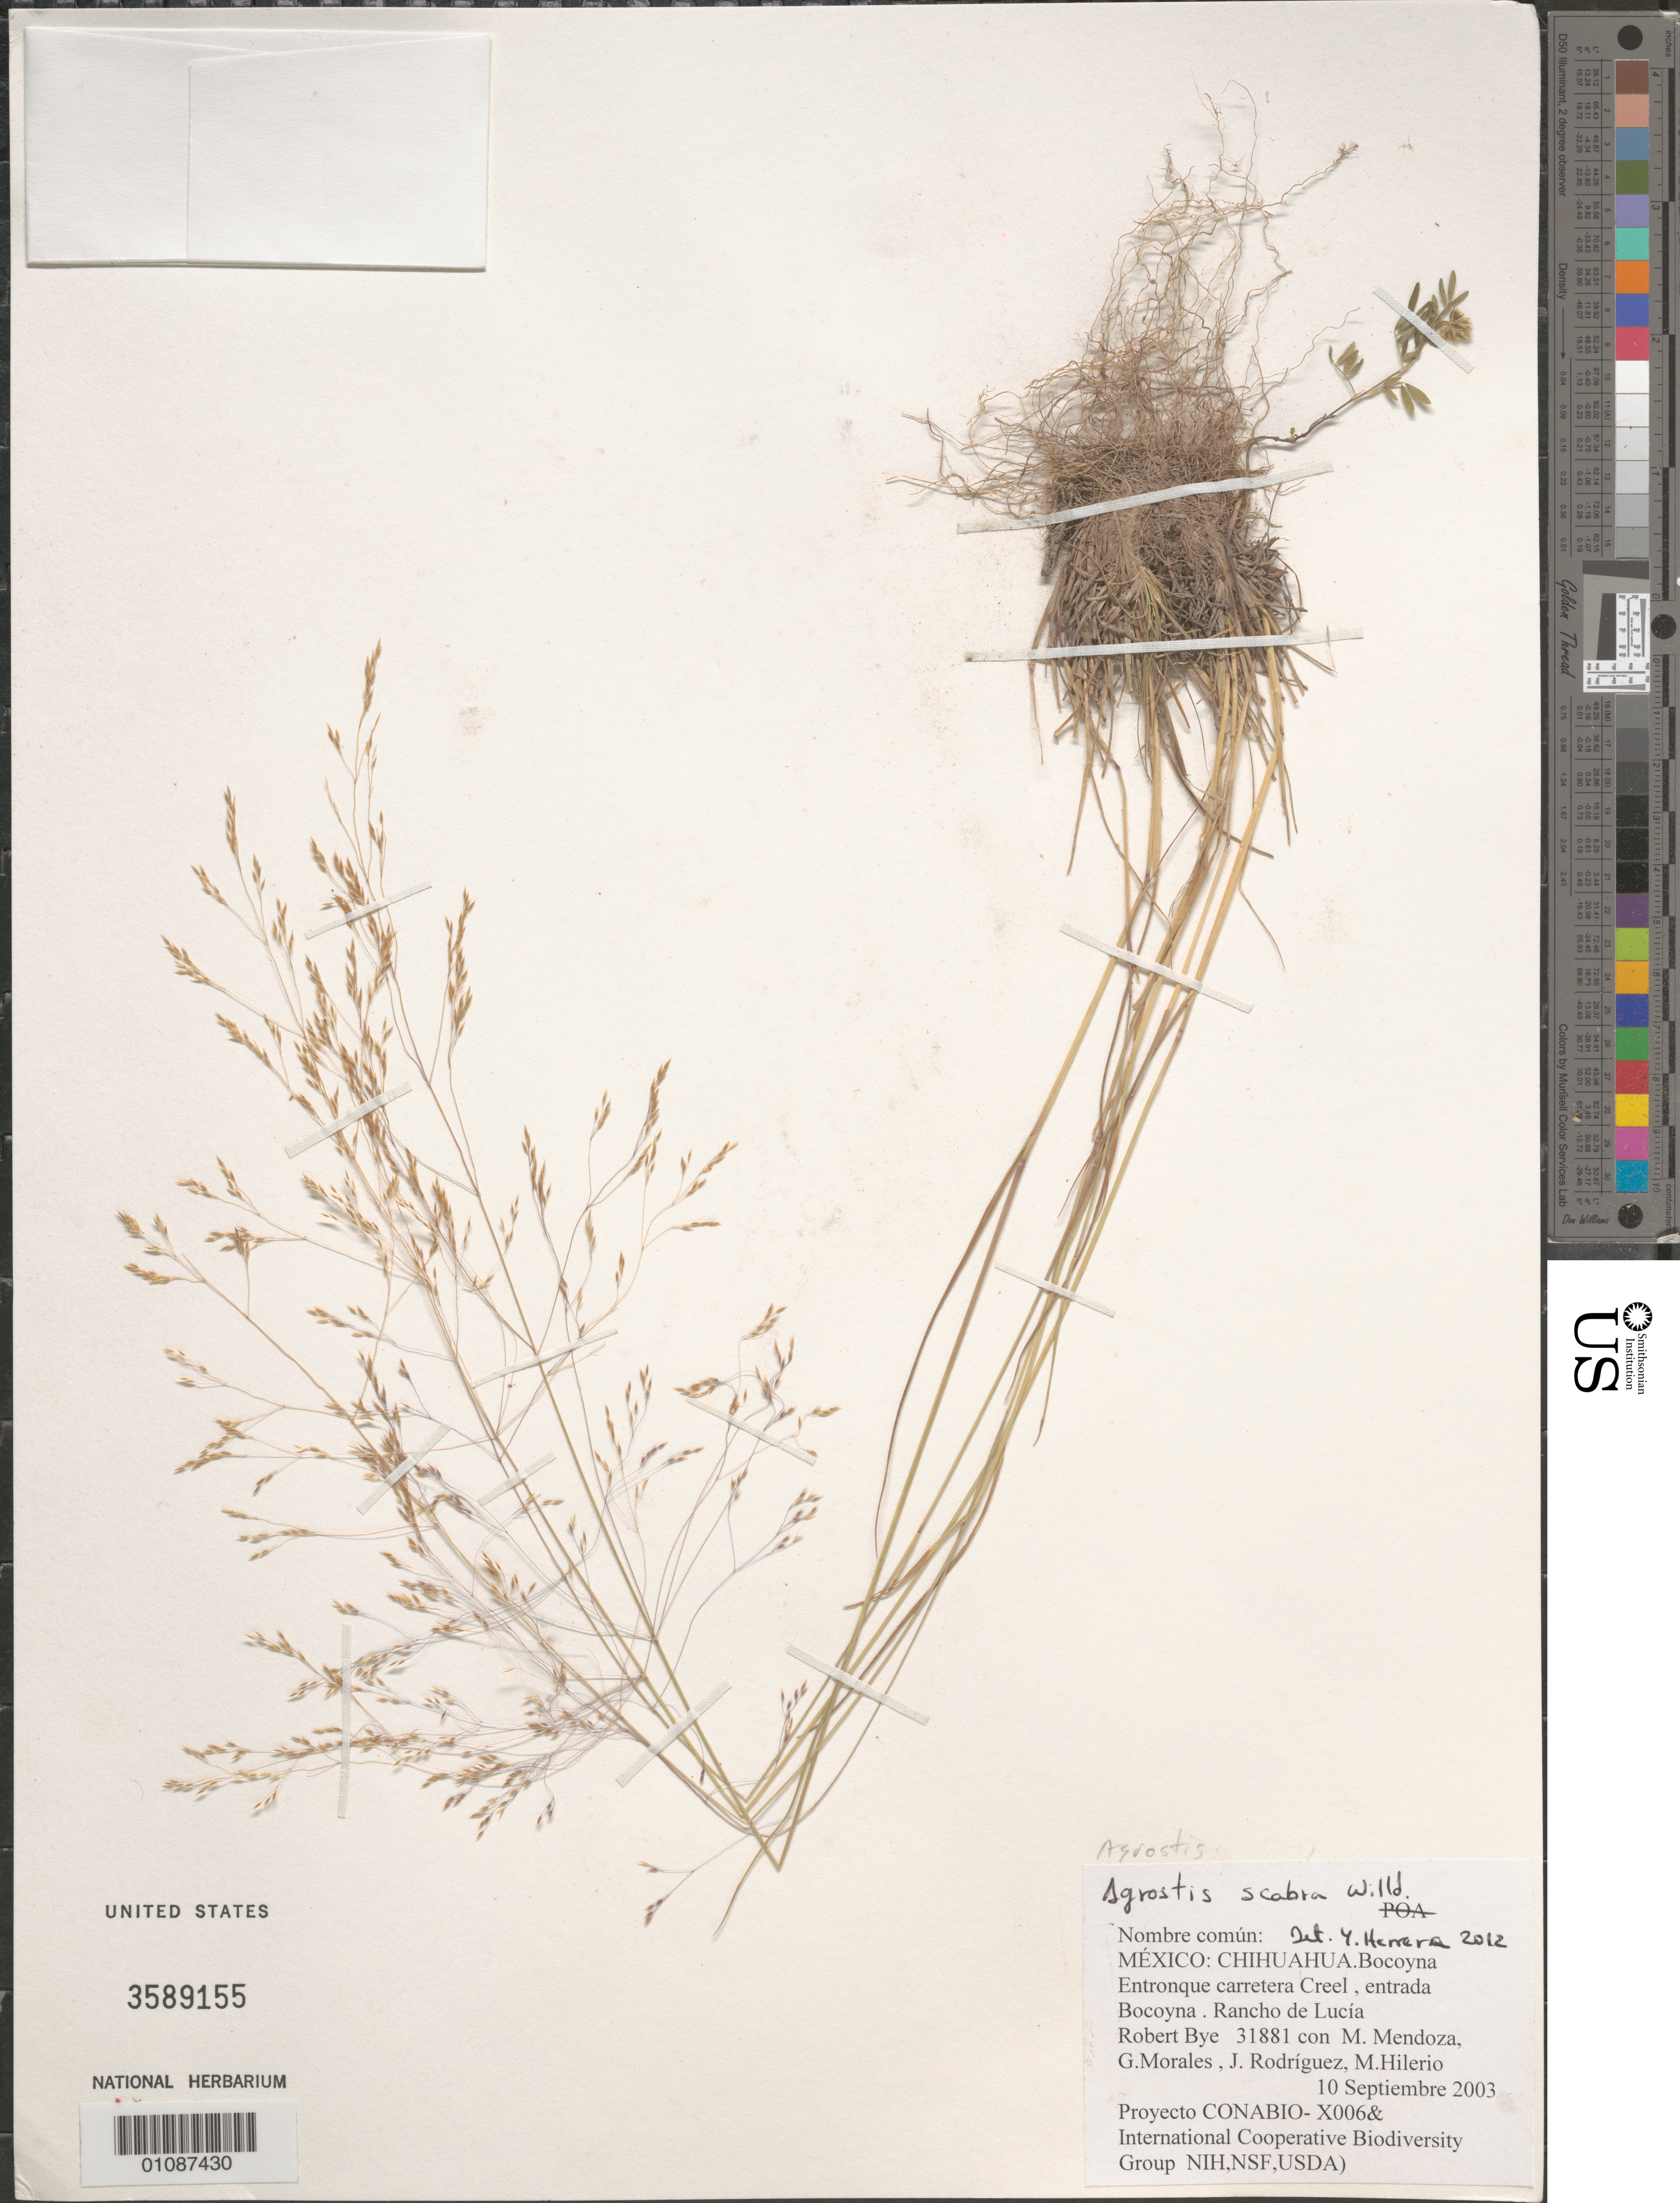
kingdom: Plantae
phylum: Tracheophyta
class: Liliopsida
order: Poales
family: Poaceae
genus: Agrostis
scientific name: Agrostis scabra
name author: Willd.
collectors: R. A. Bye, M. Mendoza Garcia, G. Morales, J. Rodríguez & M. Hilerio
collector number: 31881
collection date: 2003-09-10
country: Mexico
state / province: Chihuahua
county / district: Bocoyna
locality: Entronque carretera Creel, entrada Bocoyna. Rancho de Lucia.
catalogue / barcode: US 3589155